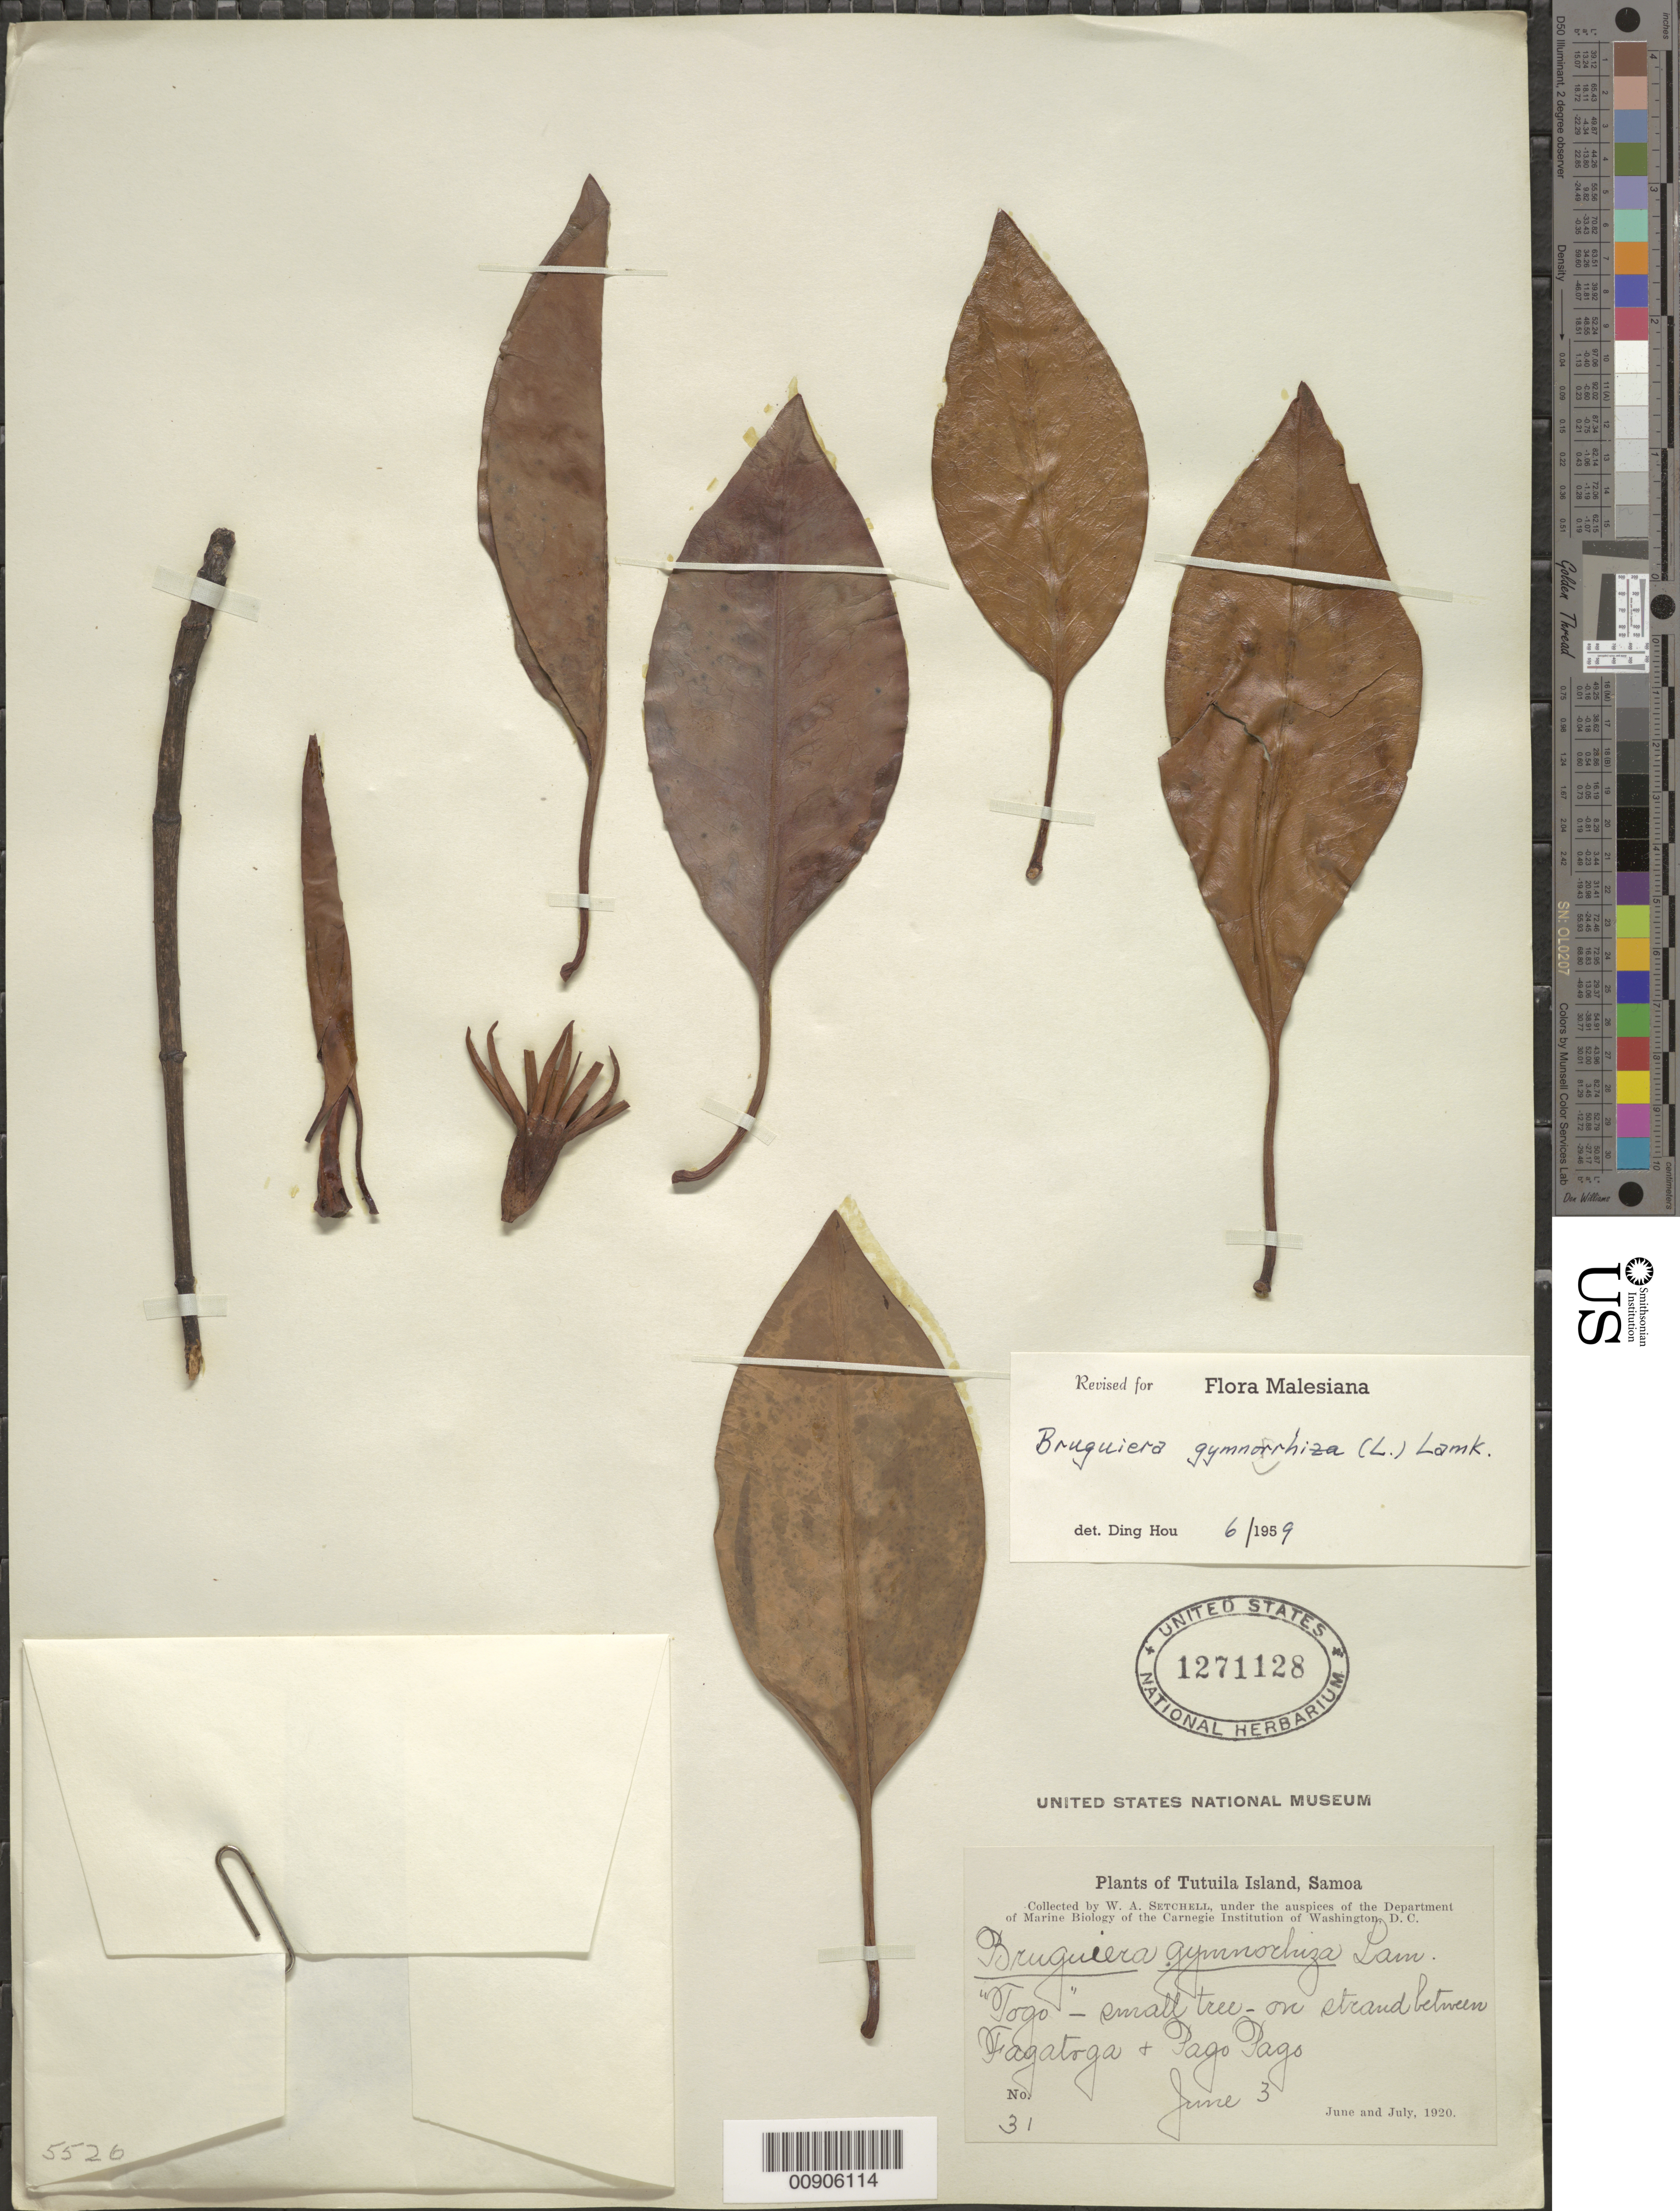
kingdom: Plantae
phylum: Tracheophyta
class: Magnoliopsida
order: Malpighiales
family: Rhizophoraceae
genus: Bruguiera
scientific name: Bruguiera gymnorhiza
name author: (L.) Savigny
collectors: W. Setchell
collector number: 31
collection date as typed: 03 Jun 1920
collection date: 1920-06-03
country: American Samoa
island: Tutua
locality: Strand between Fagatoga & Pago Pago.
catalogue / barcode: US 1271128